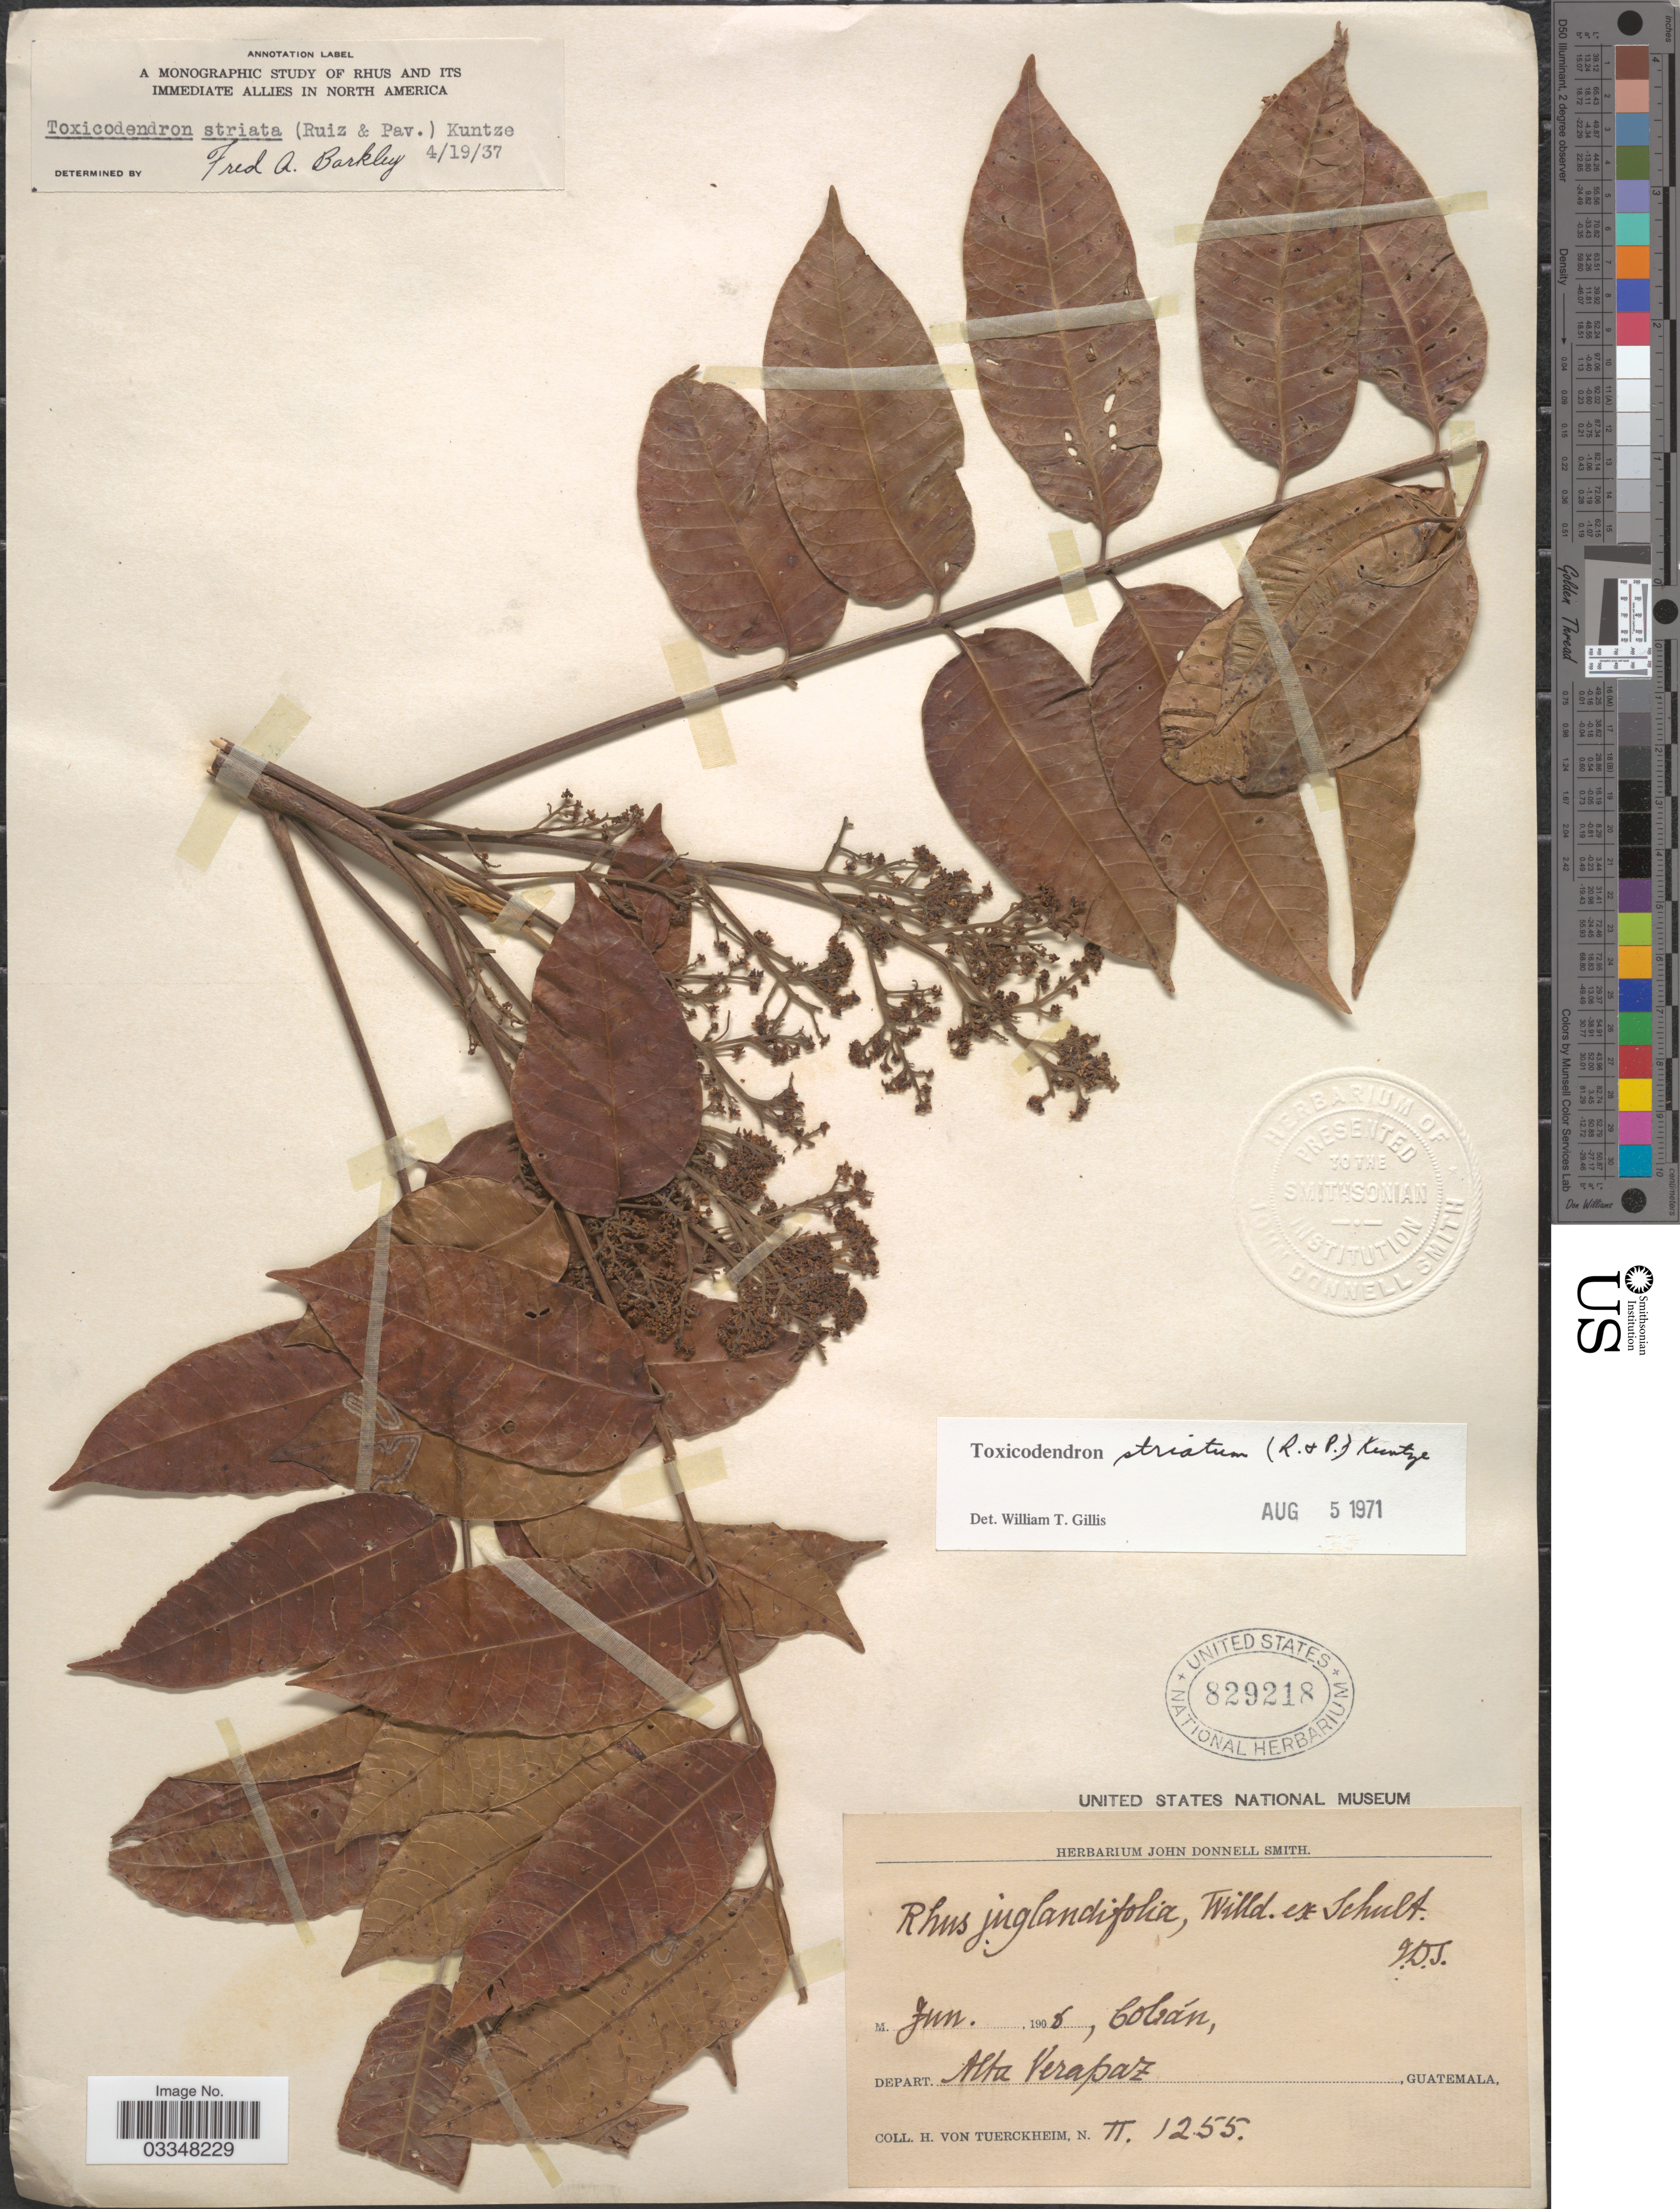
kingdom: Plantae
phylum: Tracheophyta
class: Magnoliopsida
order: Sapindales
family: Anacardiaceae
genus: Toxicodendron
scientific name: Toxicodendron striatum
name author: (Ruiz & Pav.) Kuntze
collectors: H. von Tuerckheim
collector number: II1255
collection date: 1906-06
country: Guatemala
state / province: Alta Verapaz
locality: Cobán, Depart. Alta Verapaz.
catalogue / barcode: US 829218